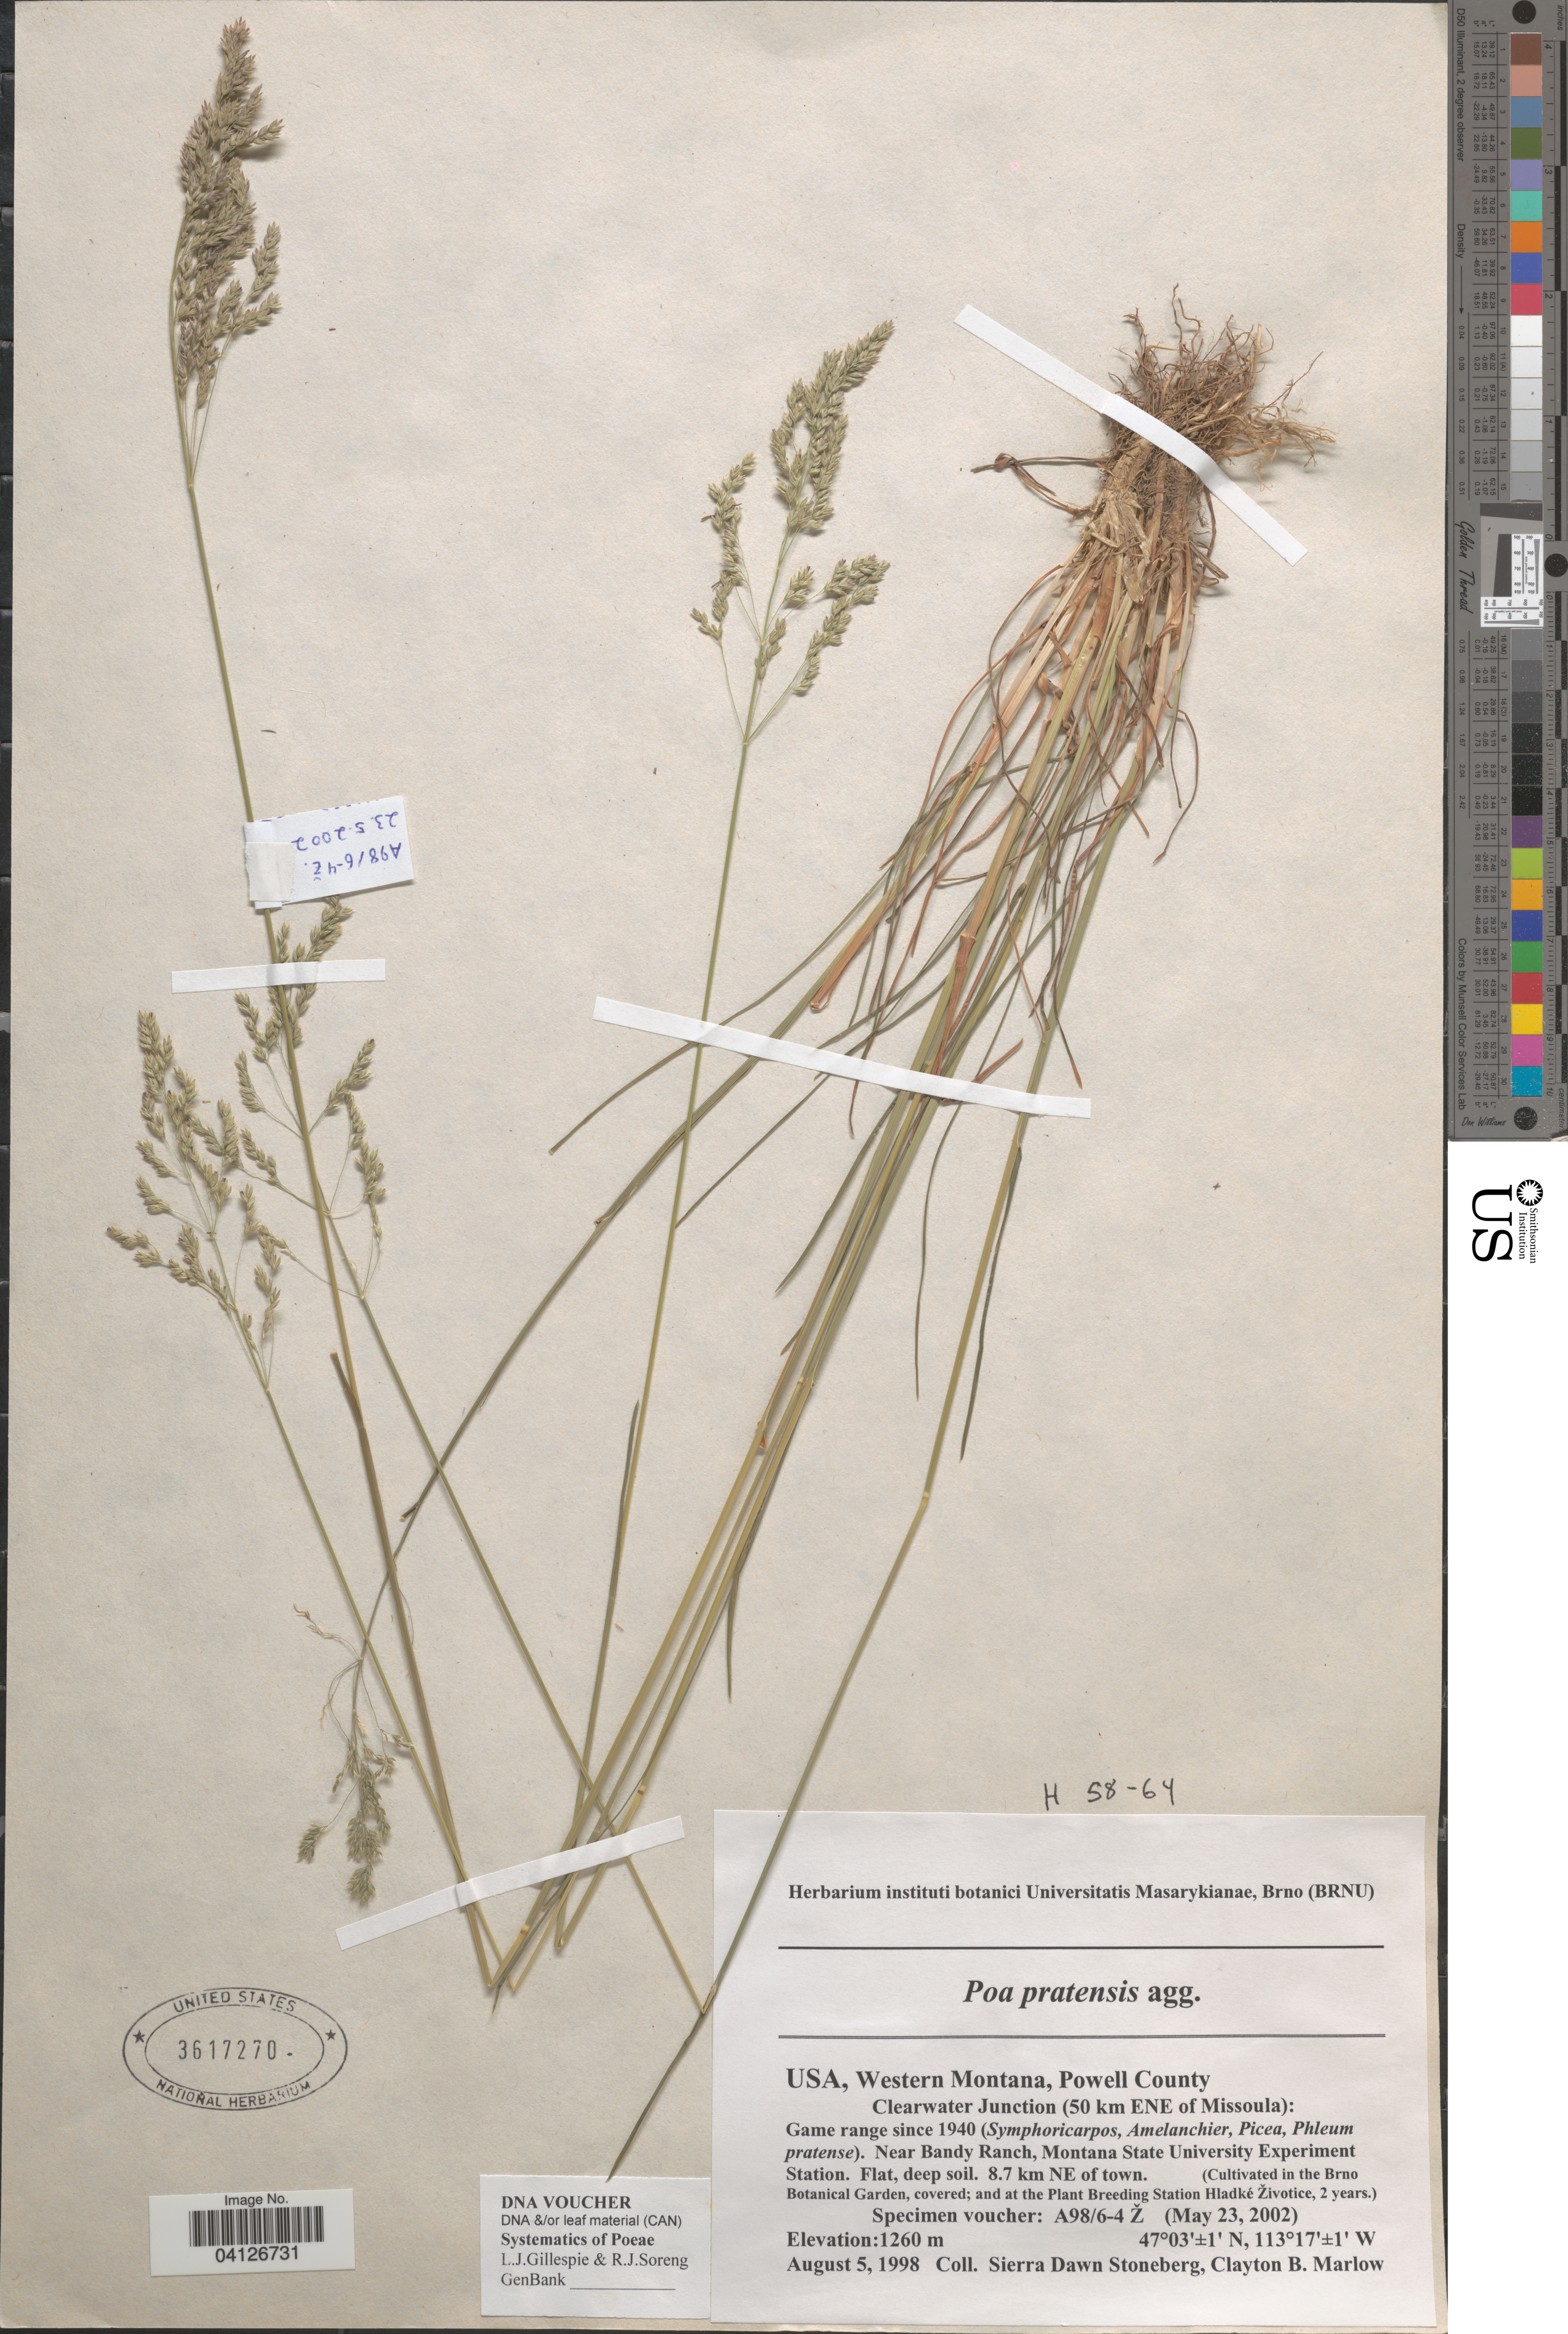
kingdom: Plantae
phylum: Tracheophyta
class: Liliopsida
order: Poales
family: Poaceae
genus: Poa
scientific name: Poa pratensis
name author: L.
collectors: Ex herb. instituti botanici Universitatis Masarykianae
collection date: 2002-05-23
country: Czechia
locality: (Cultivated in the Brno Botanical Garden, covered; and at the Plant Breeding Station Hladké Životice, 2 years.).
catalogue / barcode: US 3617270